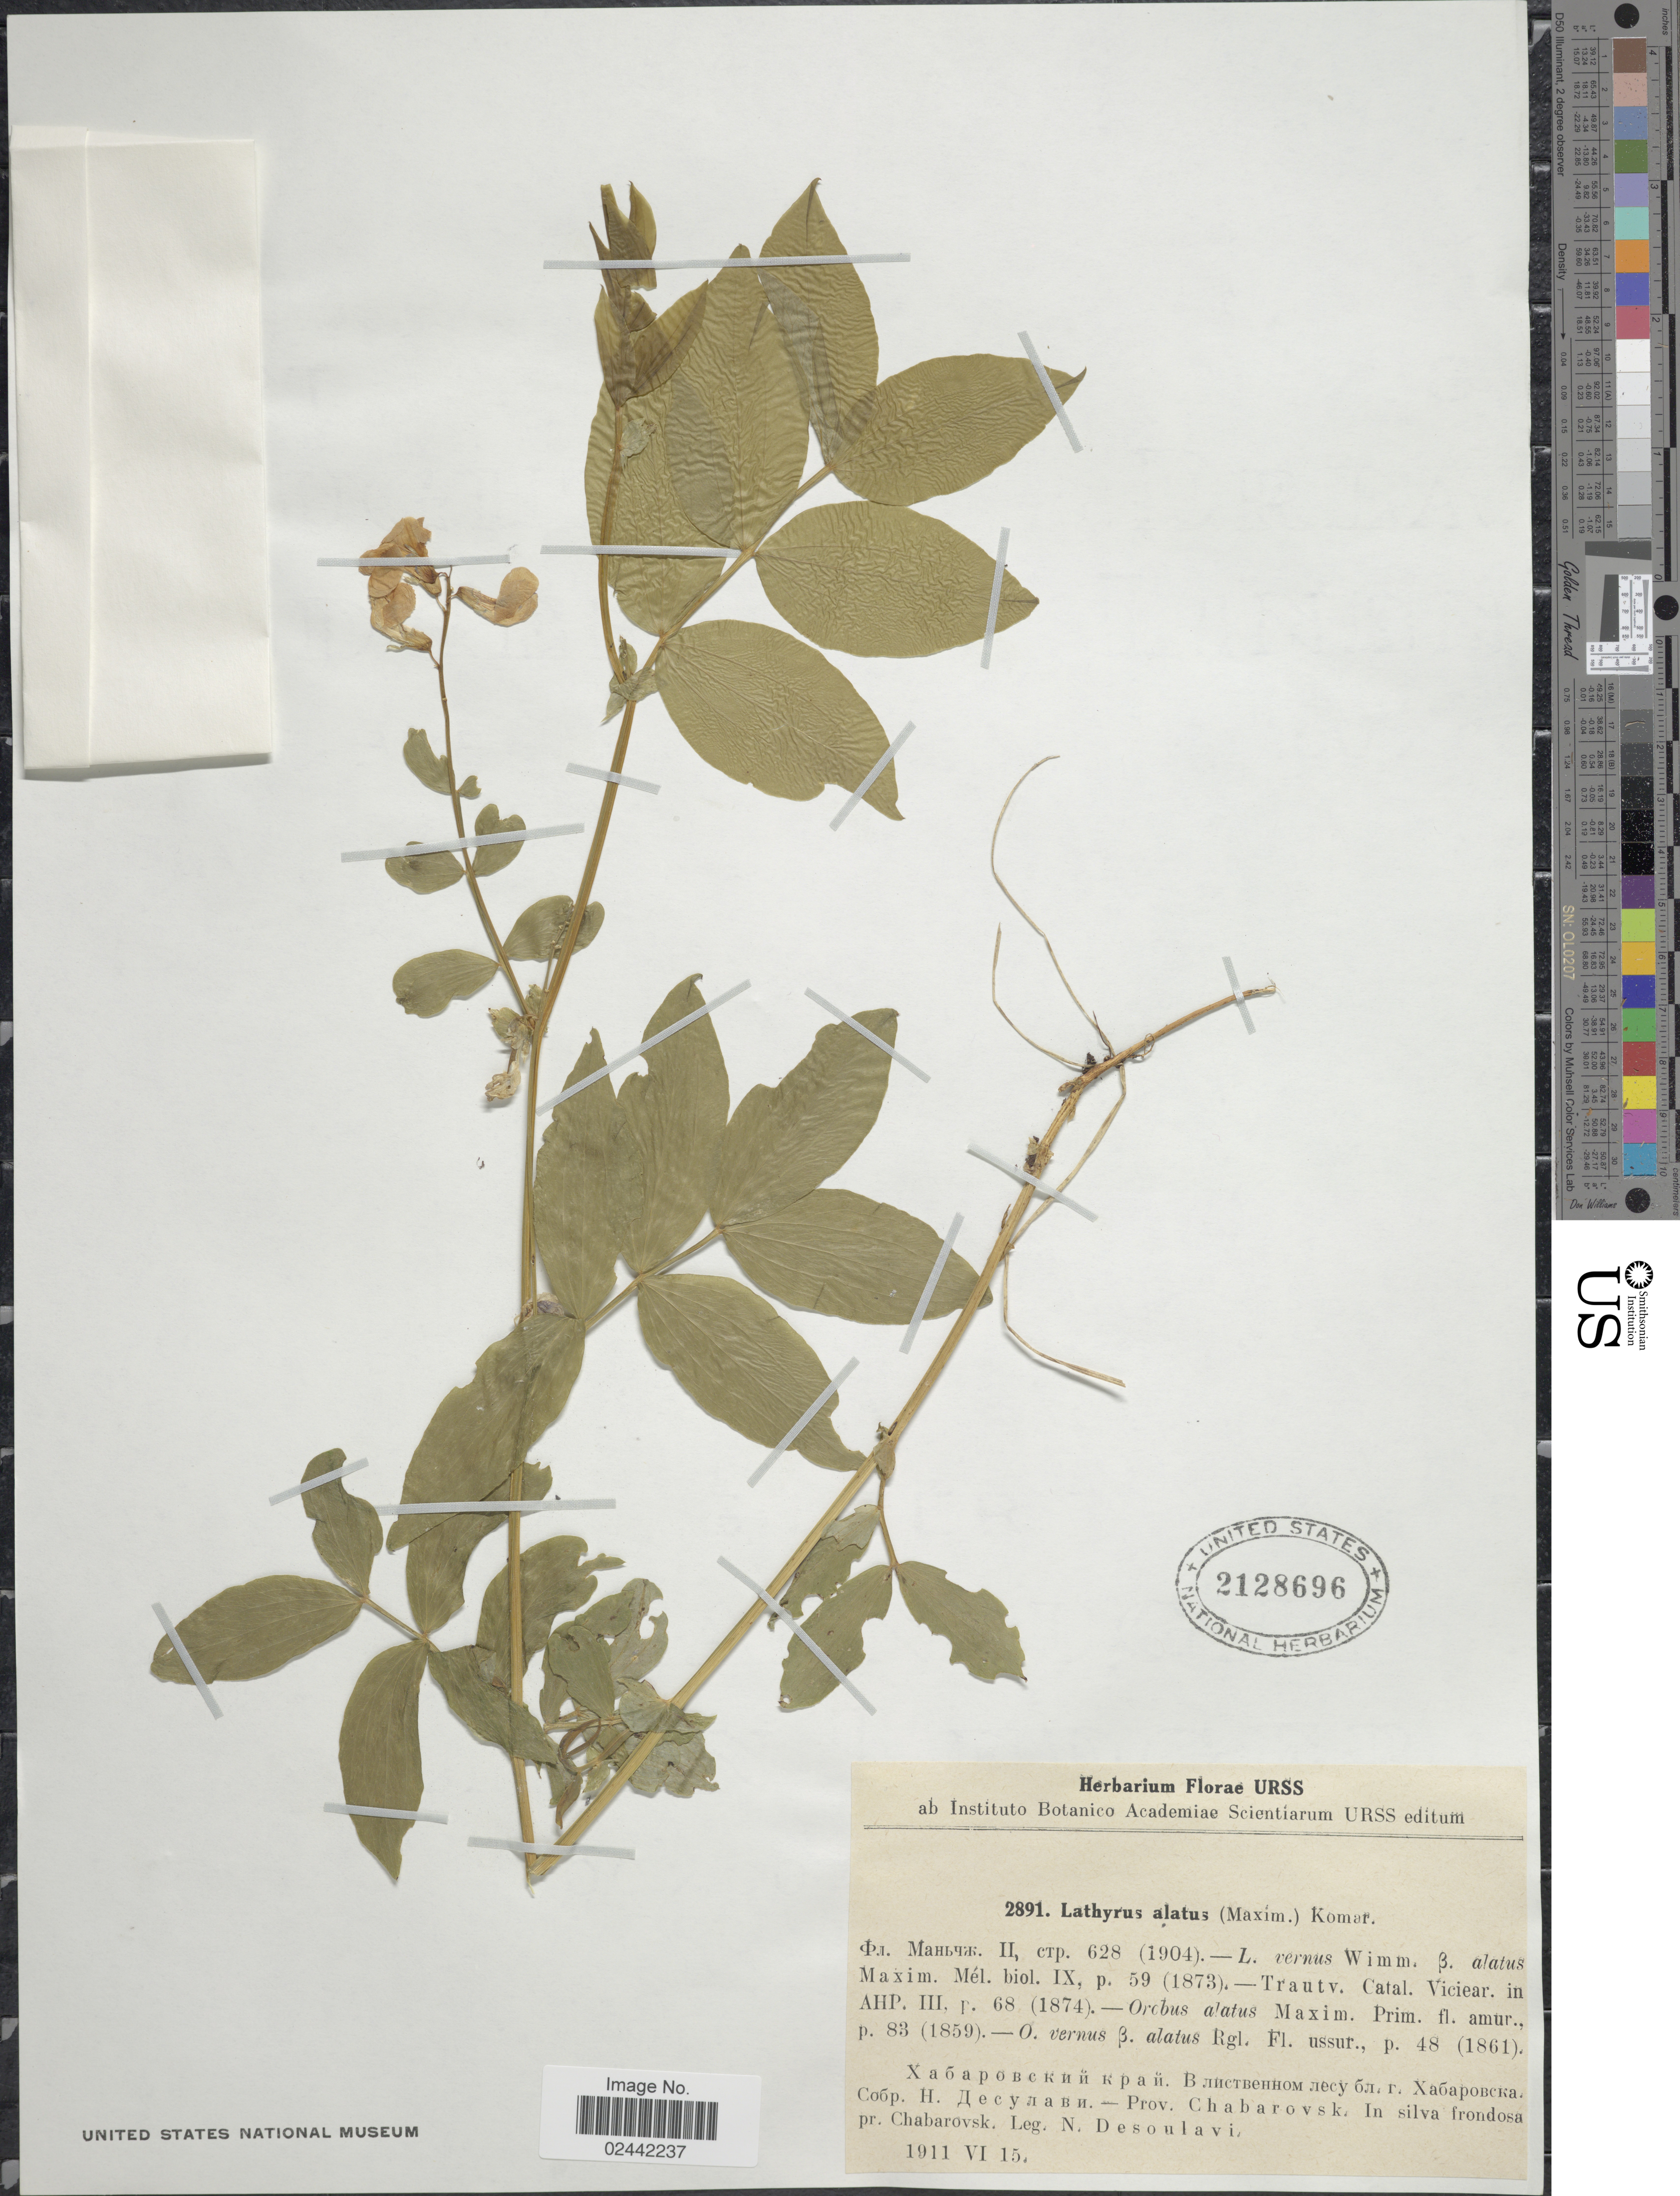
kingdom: Plantae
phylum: Tracheophyta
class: Magnoliopsida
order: Fabales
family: Fabaceae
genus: Lathyrus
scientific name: Lathyrus alatus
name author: (Maxim.) Kom.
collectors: N. Desoulavi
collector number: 2891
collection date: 1911-06-15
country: Russian Federation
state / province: Khabarovsk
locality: Prov. Chabarovsk, In silva frondosa. pr. Chabarovsk.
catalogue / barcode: US 2128696